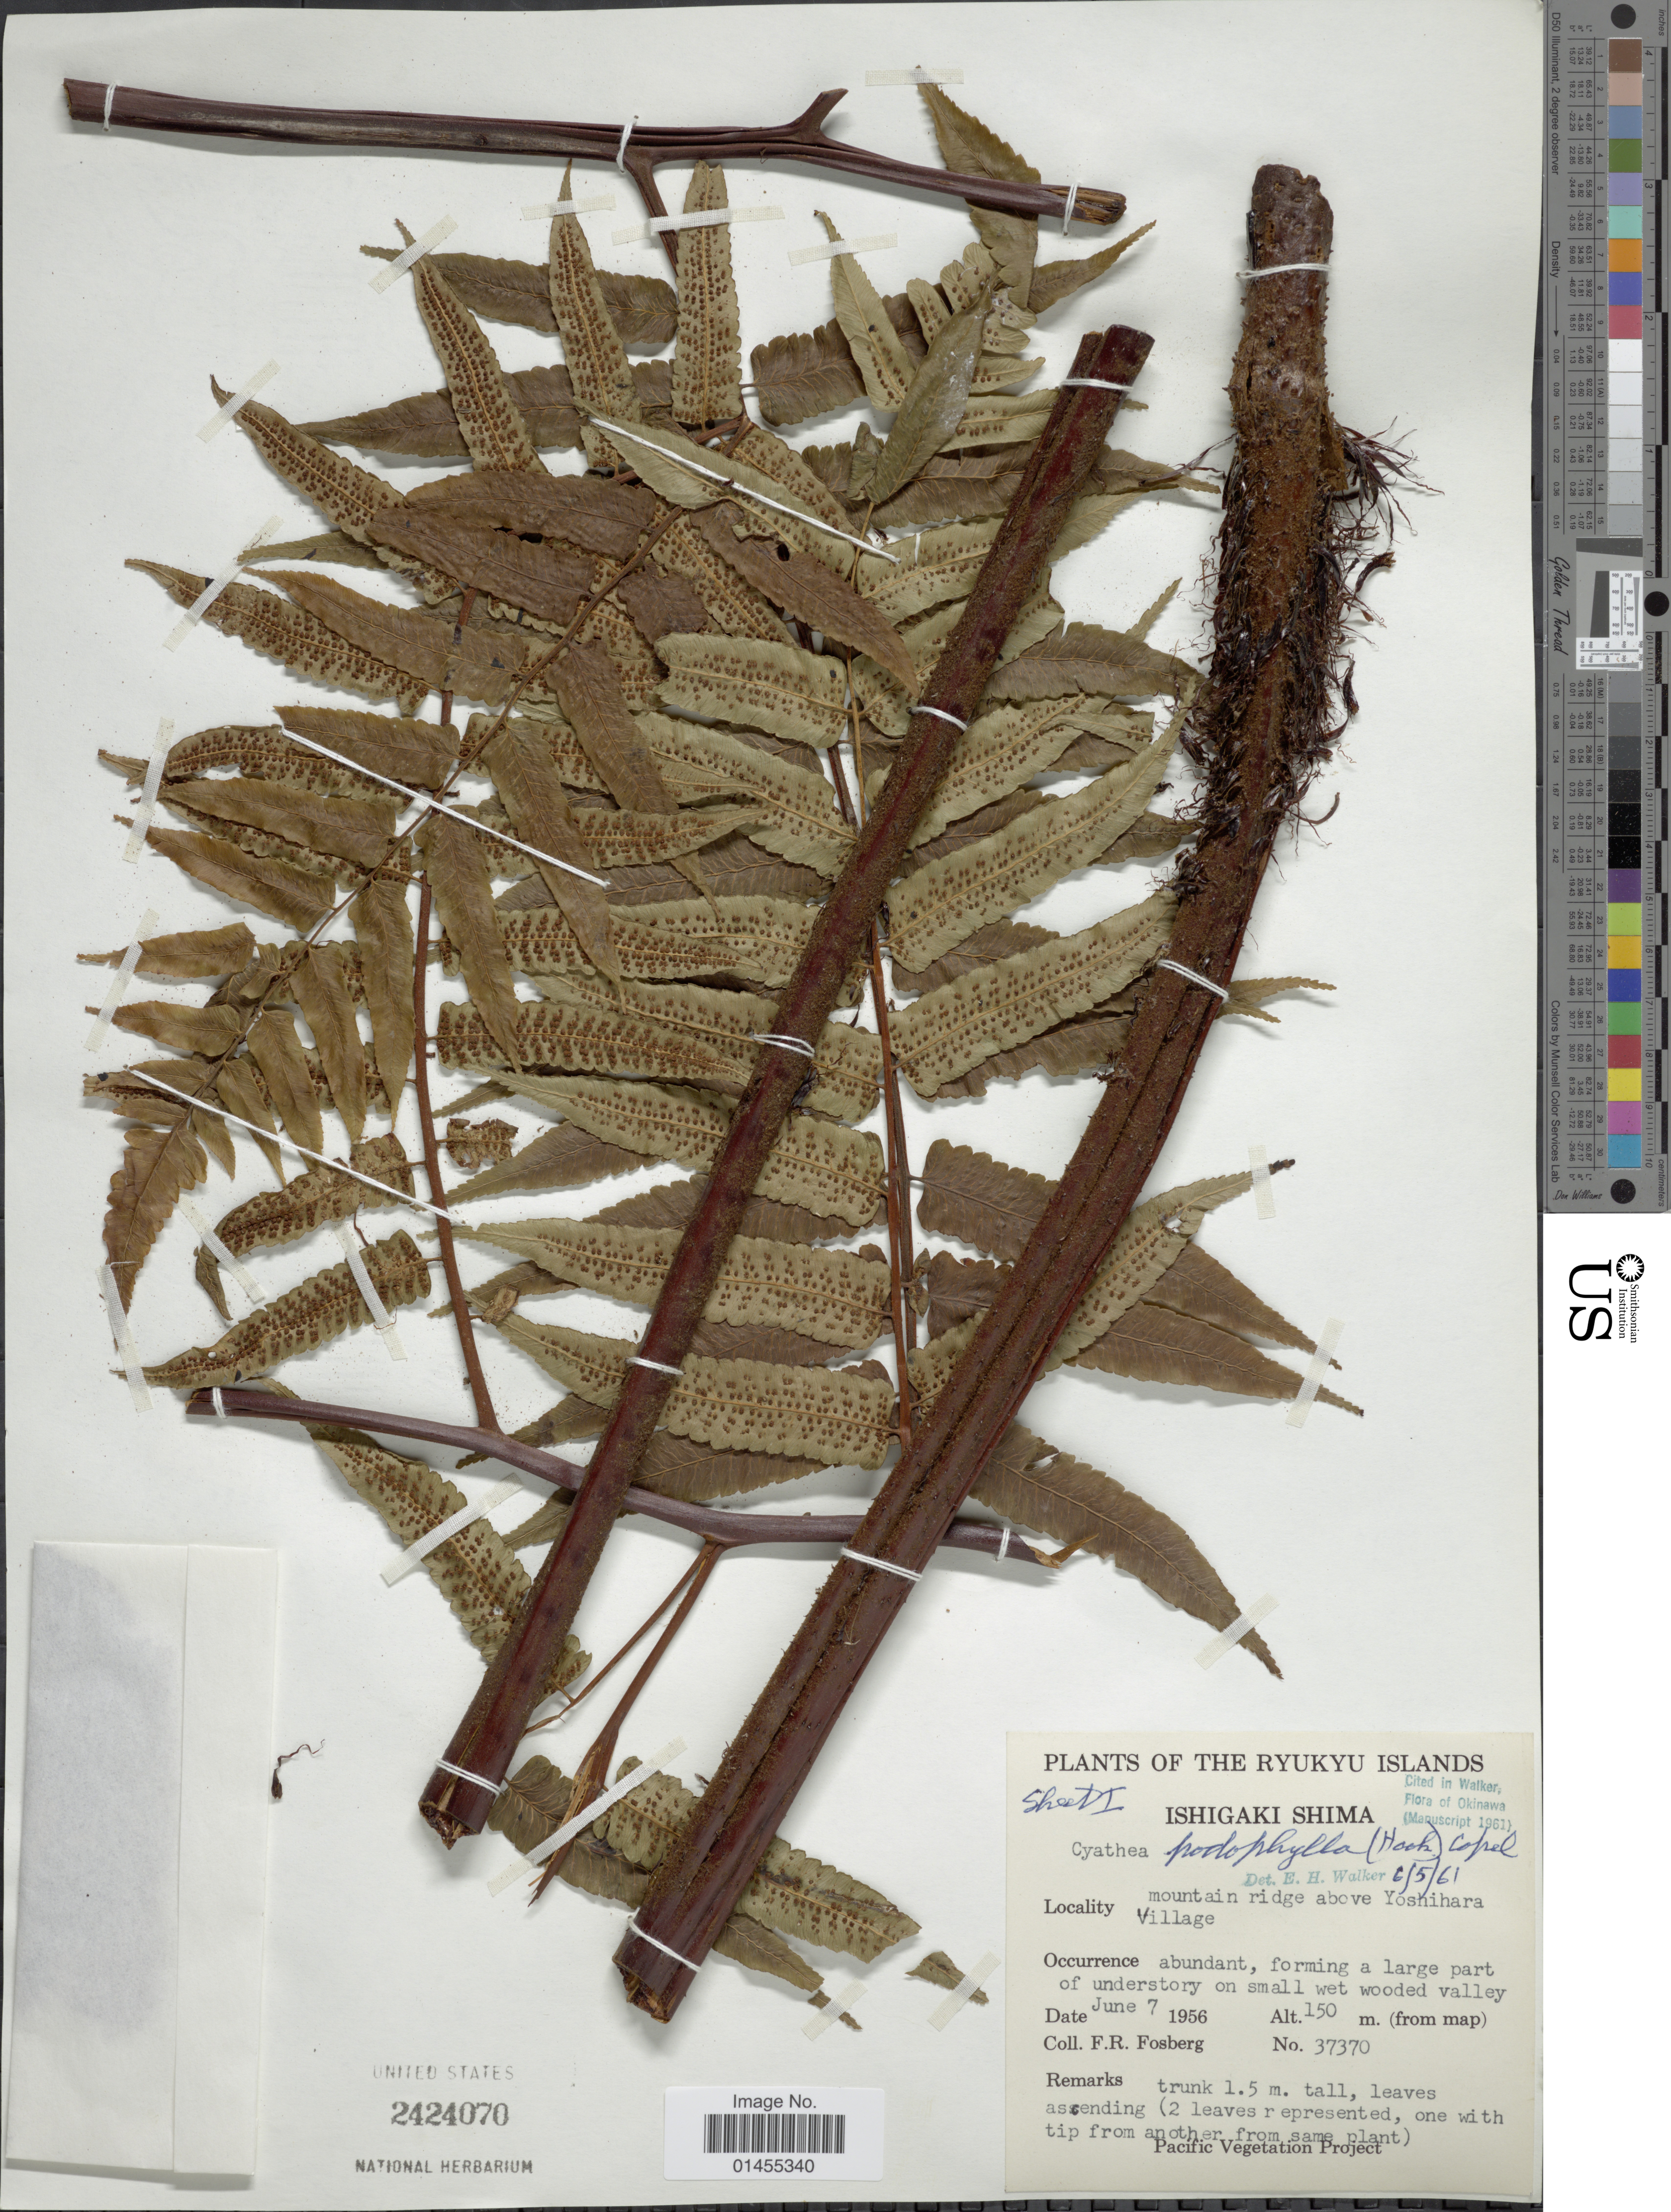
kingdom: Plantae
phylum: Tracheophyta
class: Polypodiopsida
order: Cyatheales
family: Cyatheaceae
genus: Alsophila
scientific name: Alsophila podophylla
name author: Hook.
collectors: F. R. Fosberg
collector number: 37370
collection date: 1956-06-07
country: Japan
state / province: Okinawa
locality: Ryukyu islands, Ishigaki Shima, mountain ridge above Yoshihara village.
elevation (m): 150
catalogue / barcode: US 2424070